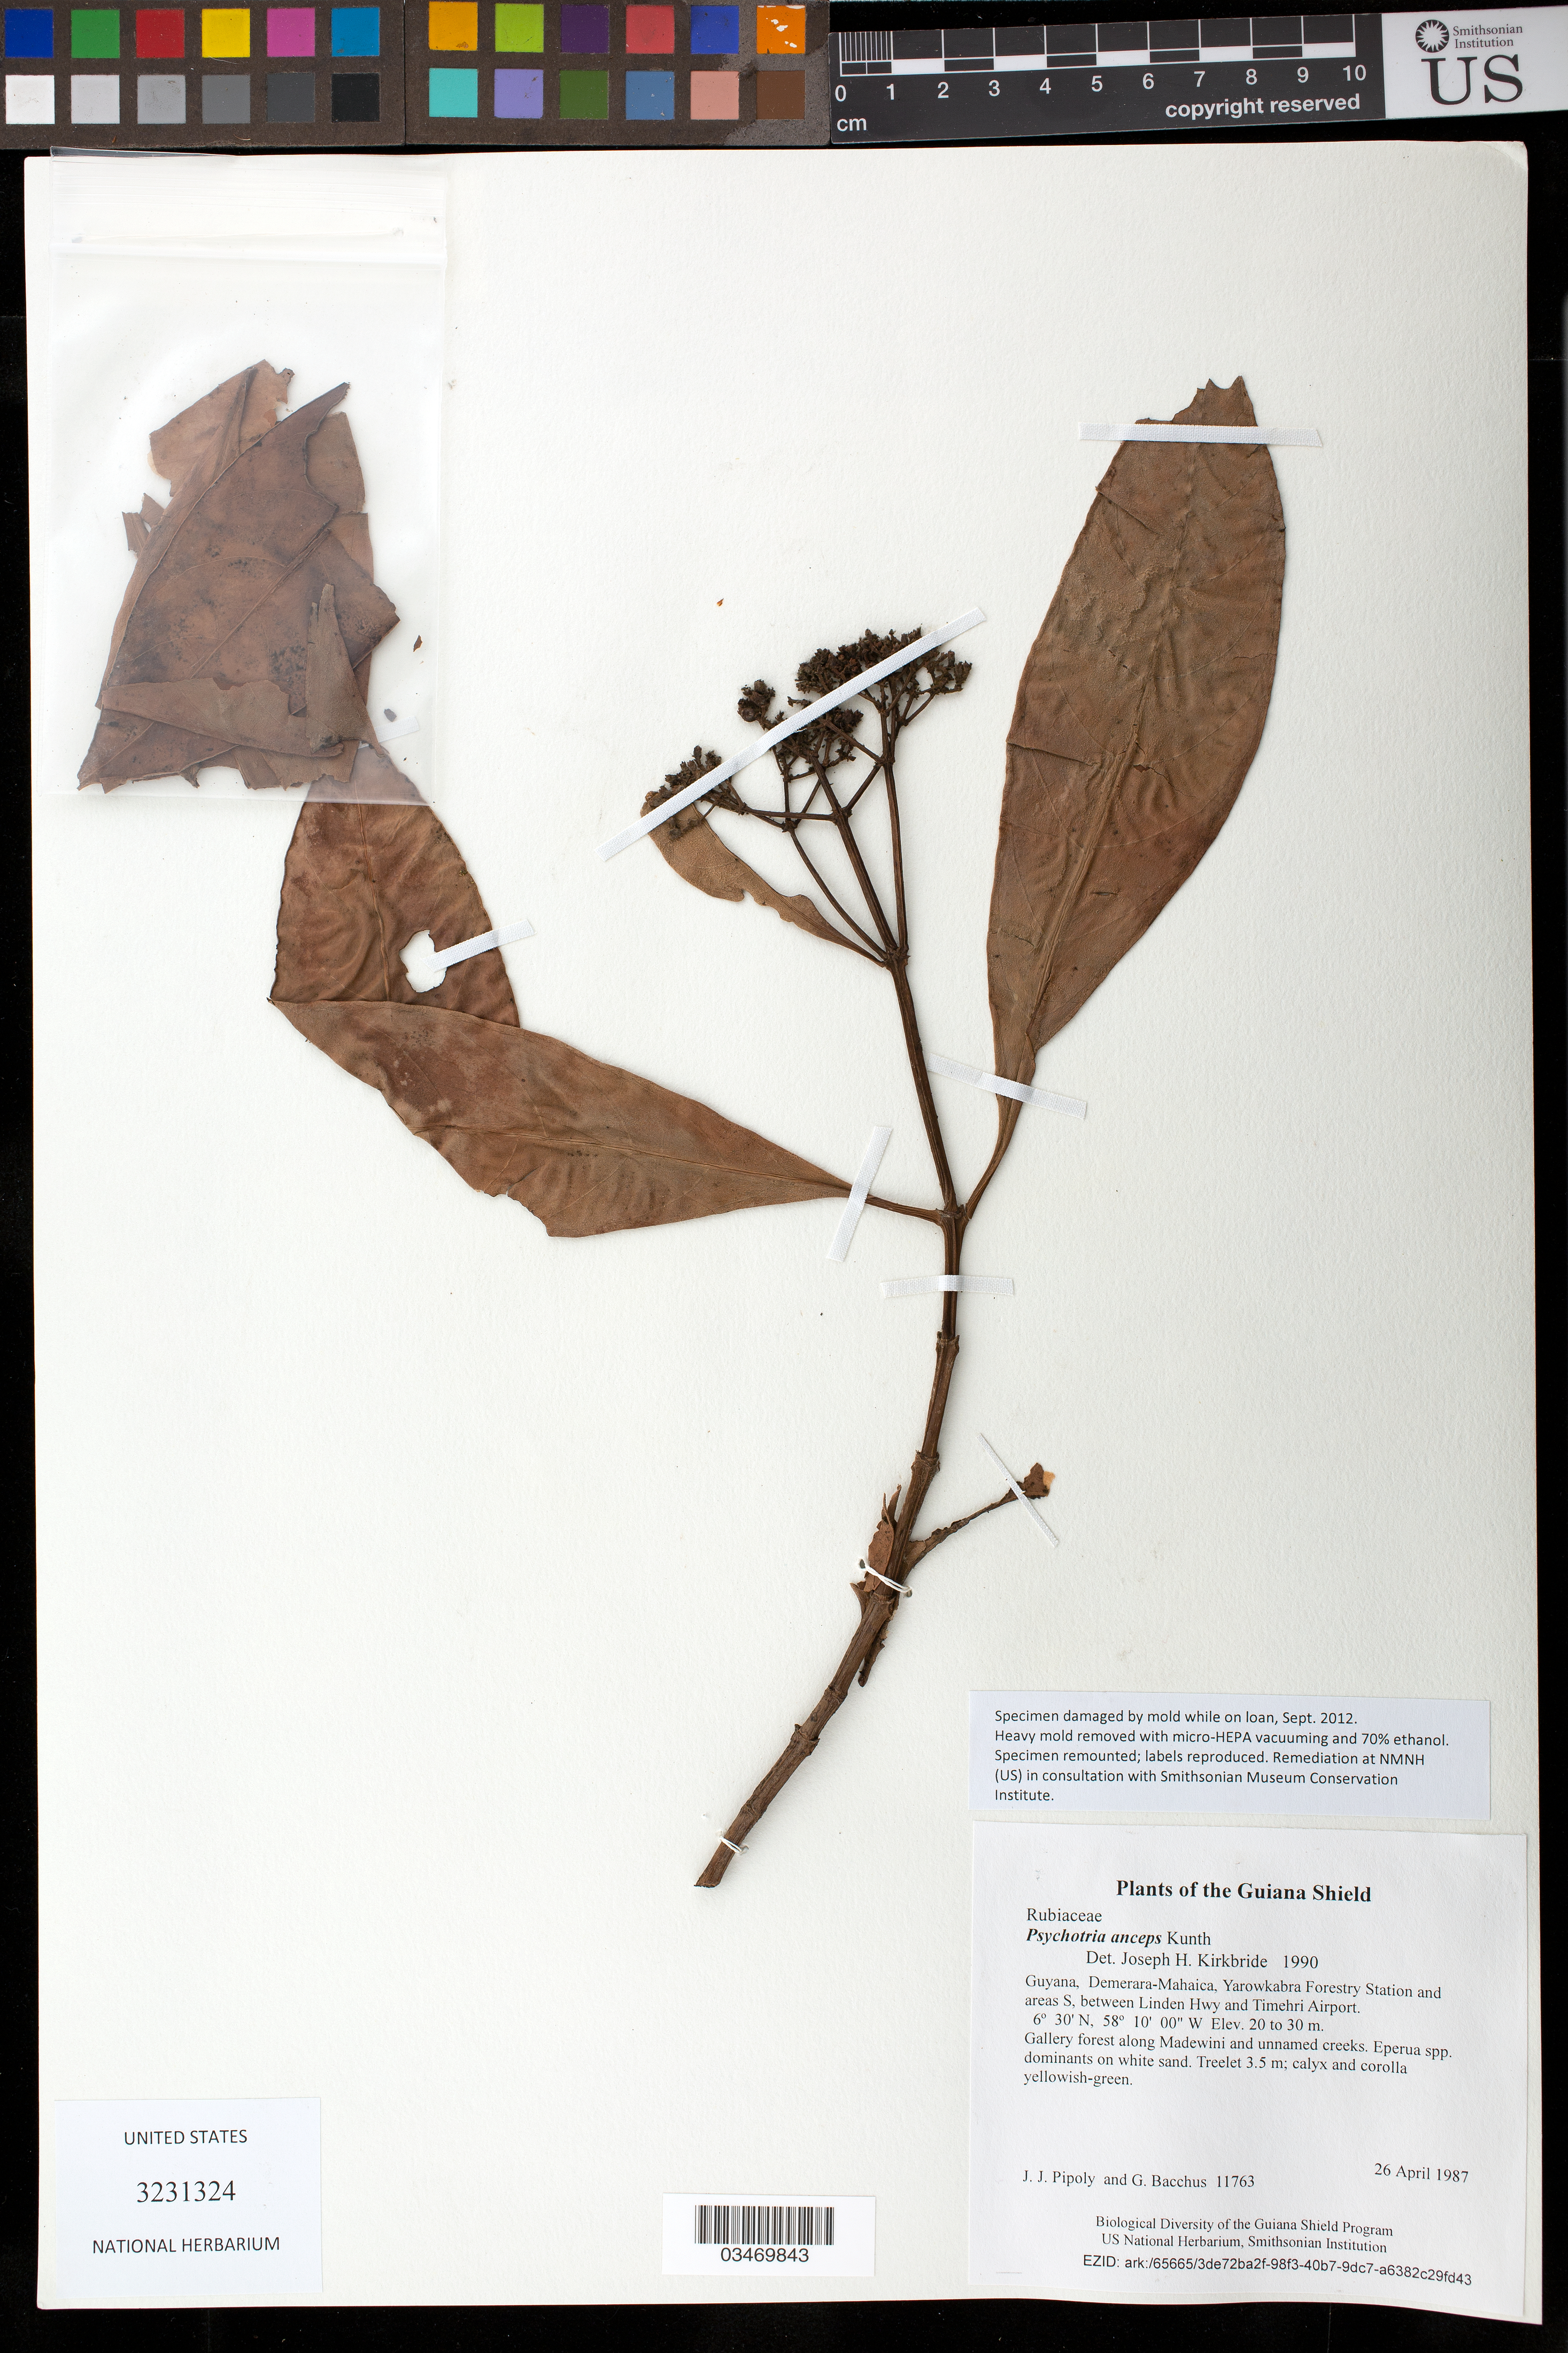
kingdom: Plantae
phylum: Tracheophyta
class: Magnoliopsida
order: Gentianales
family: Rubiaceae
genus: Psychotria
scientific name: Psychotria anceps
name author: Kunth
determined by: Kirkbride, J. H.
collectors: J. J. Pipoly & G. Bacchus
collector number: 11763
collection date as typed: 26 April 1987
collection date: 1987-04-26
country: Guyana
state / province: Demerara-Mahaica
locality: Yarowkabra Forestry Station and areas S, between Linden Hwy and Timehri Airport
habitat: Gallery forest along Madewini and unnamed creeks. Eperua spp. dominants on white sand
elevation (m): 20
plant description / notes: Distribution: US, MO Specimen damaged by mold while on loan, Sept. 2012. Heavy mold removed with micro-HEPA vacuuming and 70% ethanol. Specimen remounted; labels reproduced. Remediation at NMNH (US) in consultation with Smithsonian Museum Conservation Institute.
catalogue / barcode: US 3231324